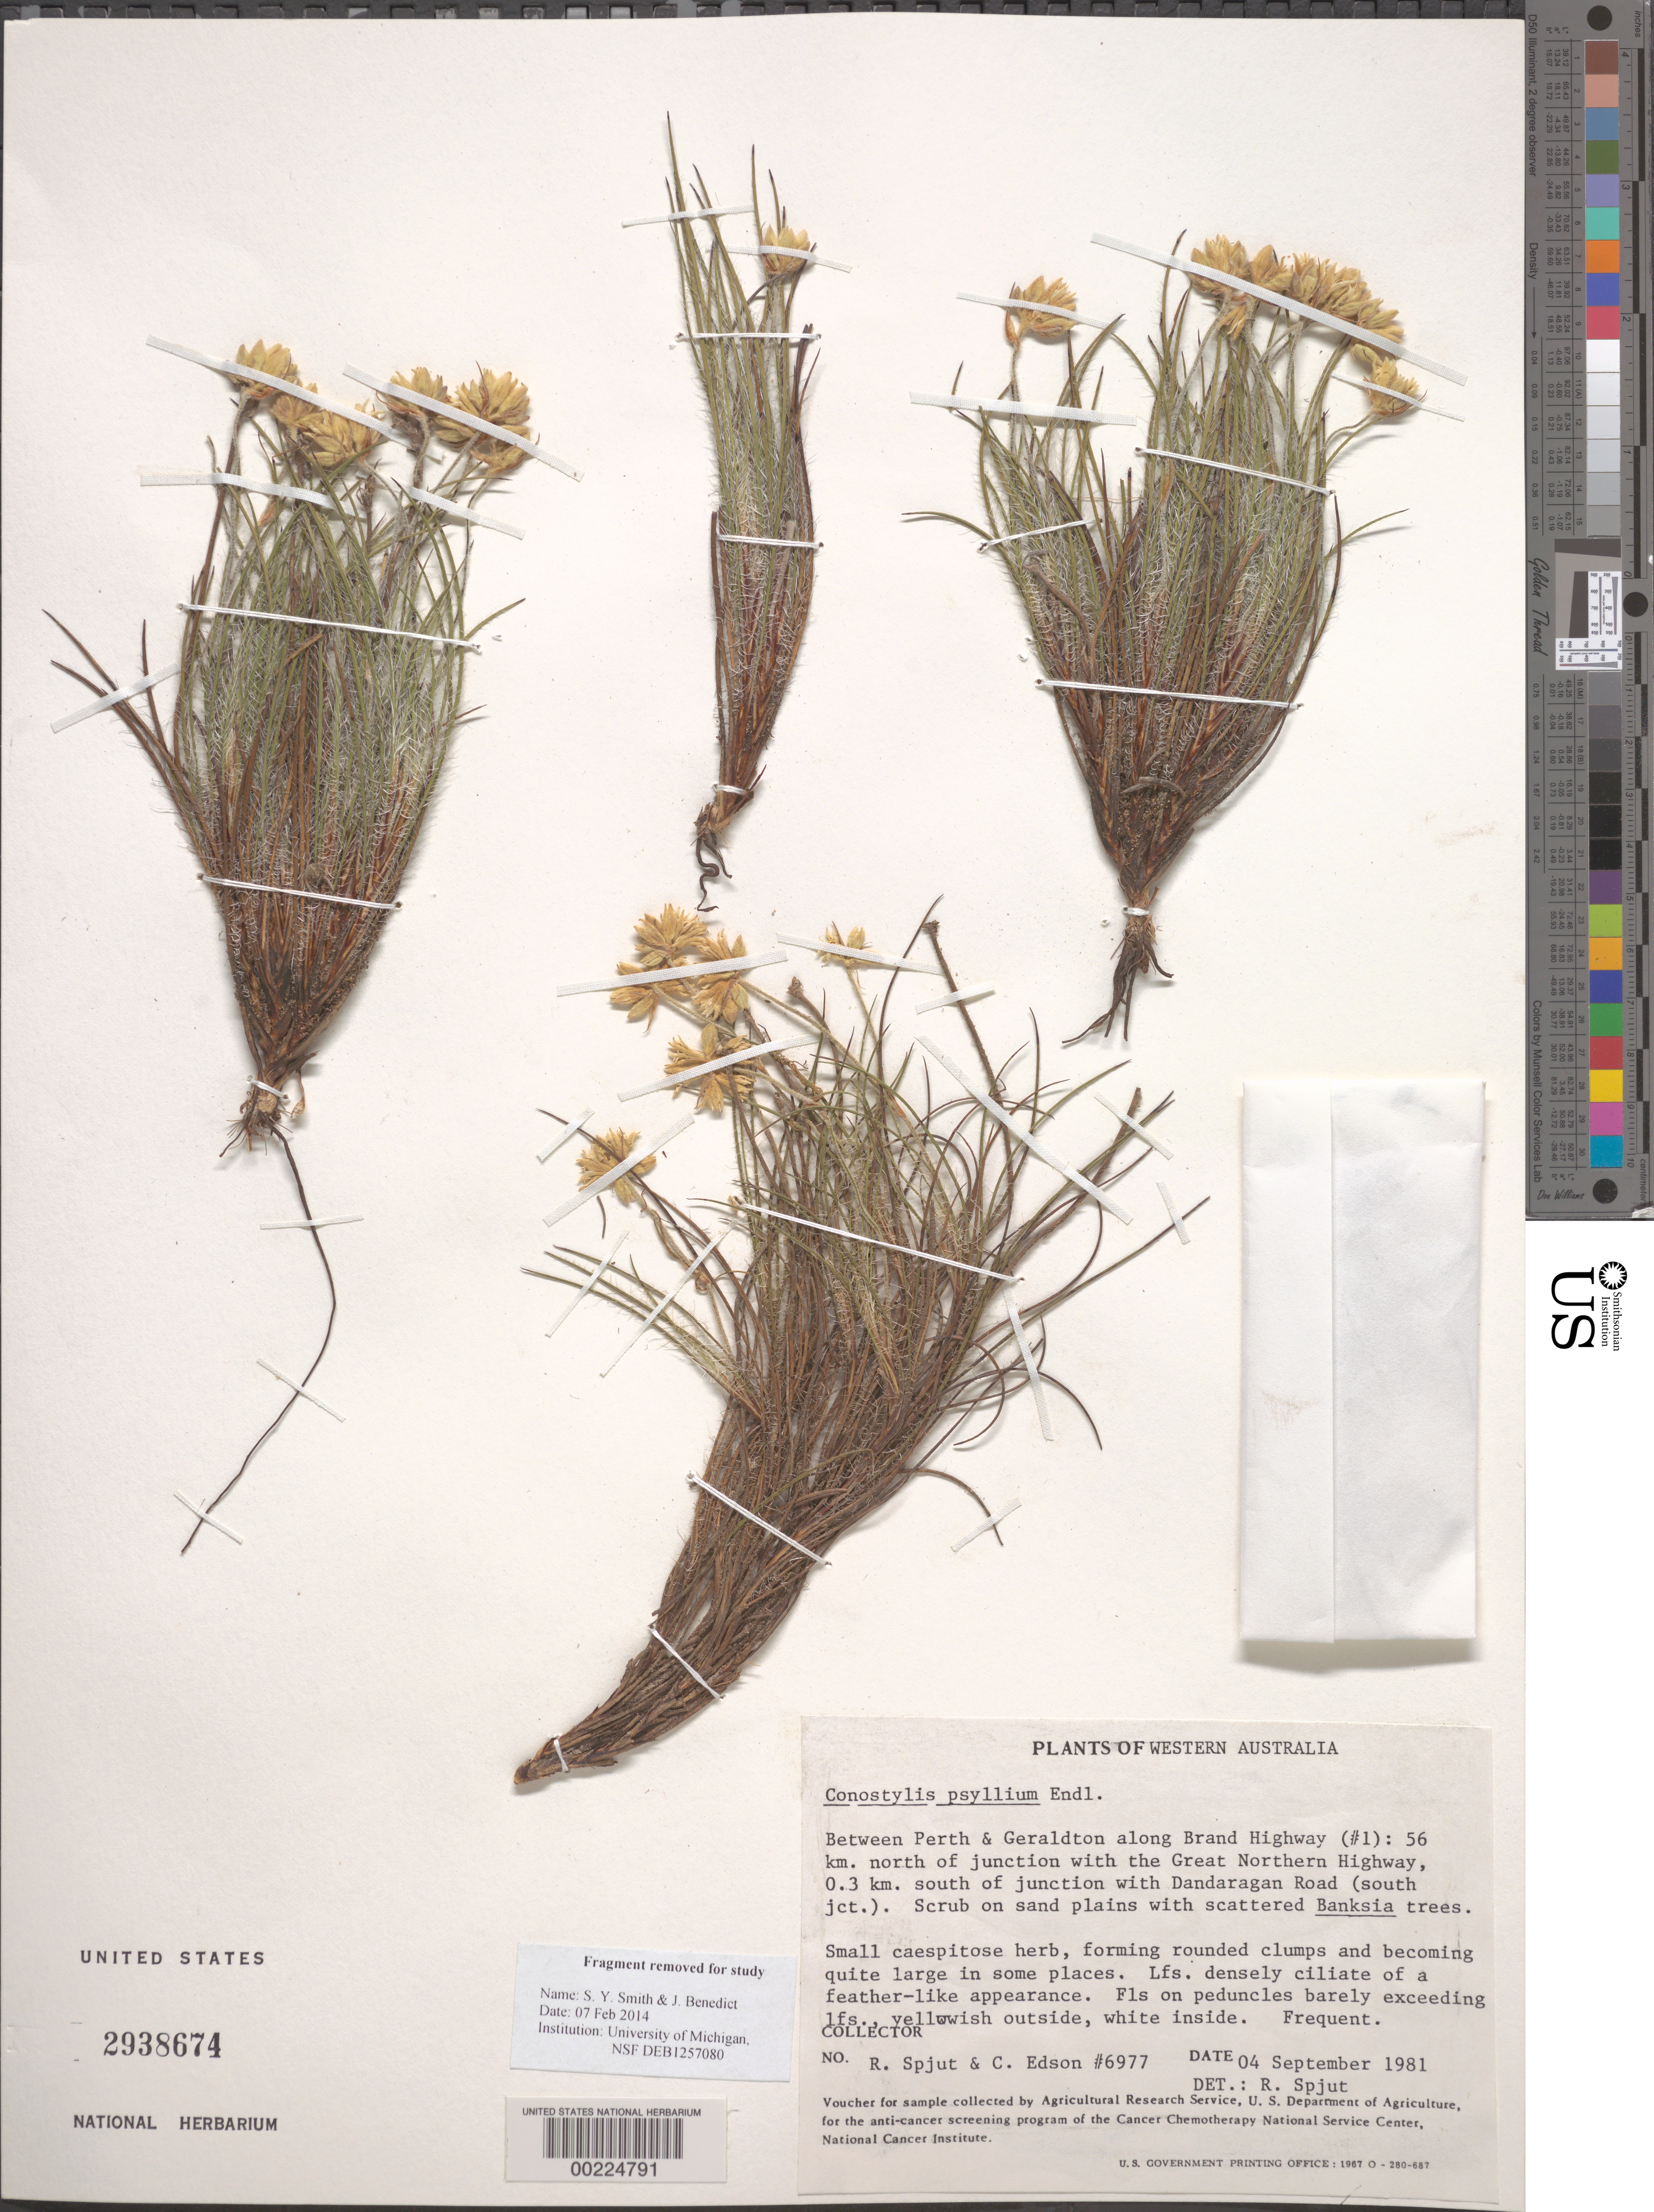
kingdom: Plantae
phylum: Tracheophyta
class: Liliopsida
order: Commelinales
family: Haemodoraceae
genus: Conostylis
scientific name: Conostylis psylluim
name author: Endl.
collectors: R. Spjut & C. Edson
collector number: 6977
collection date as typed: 04 Sep 1981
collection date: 1981-09-04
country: Australia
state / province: Western Australia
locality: Between perth & geraldton along brand hwy, 56 km n of junction w/great northern hwy, 0.3 km s of junction w/dandaragan road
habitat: Scrub on sand plains with scattered trees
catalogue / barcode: US 2938674